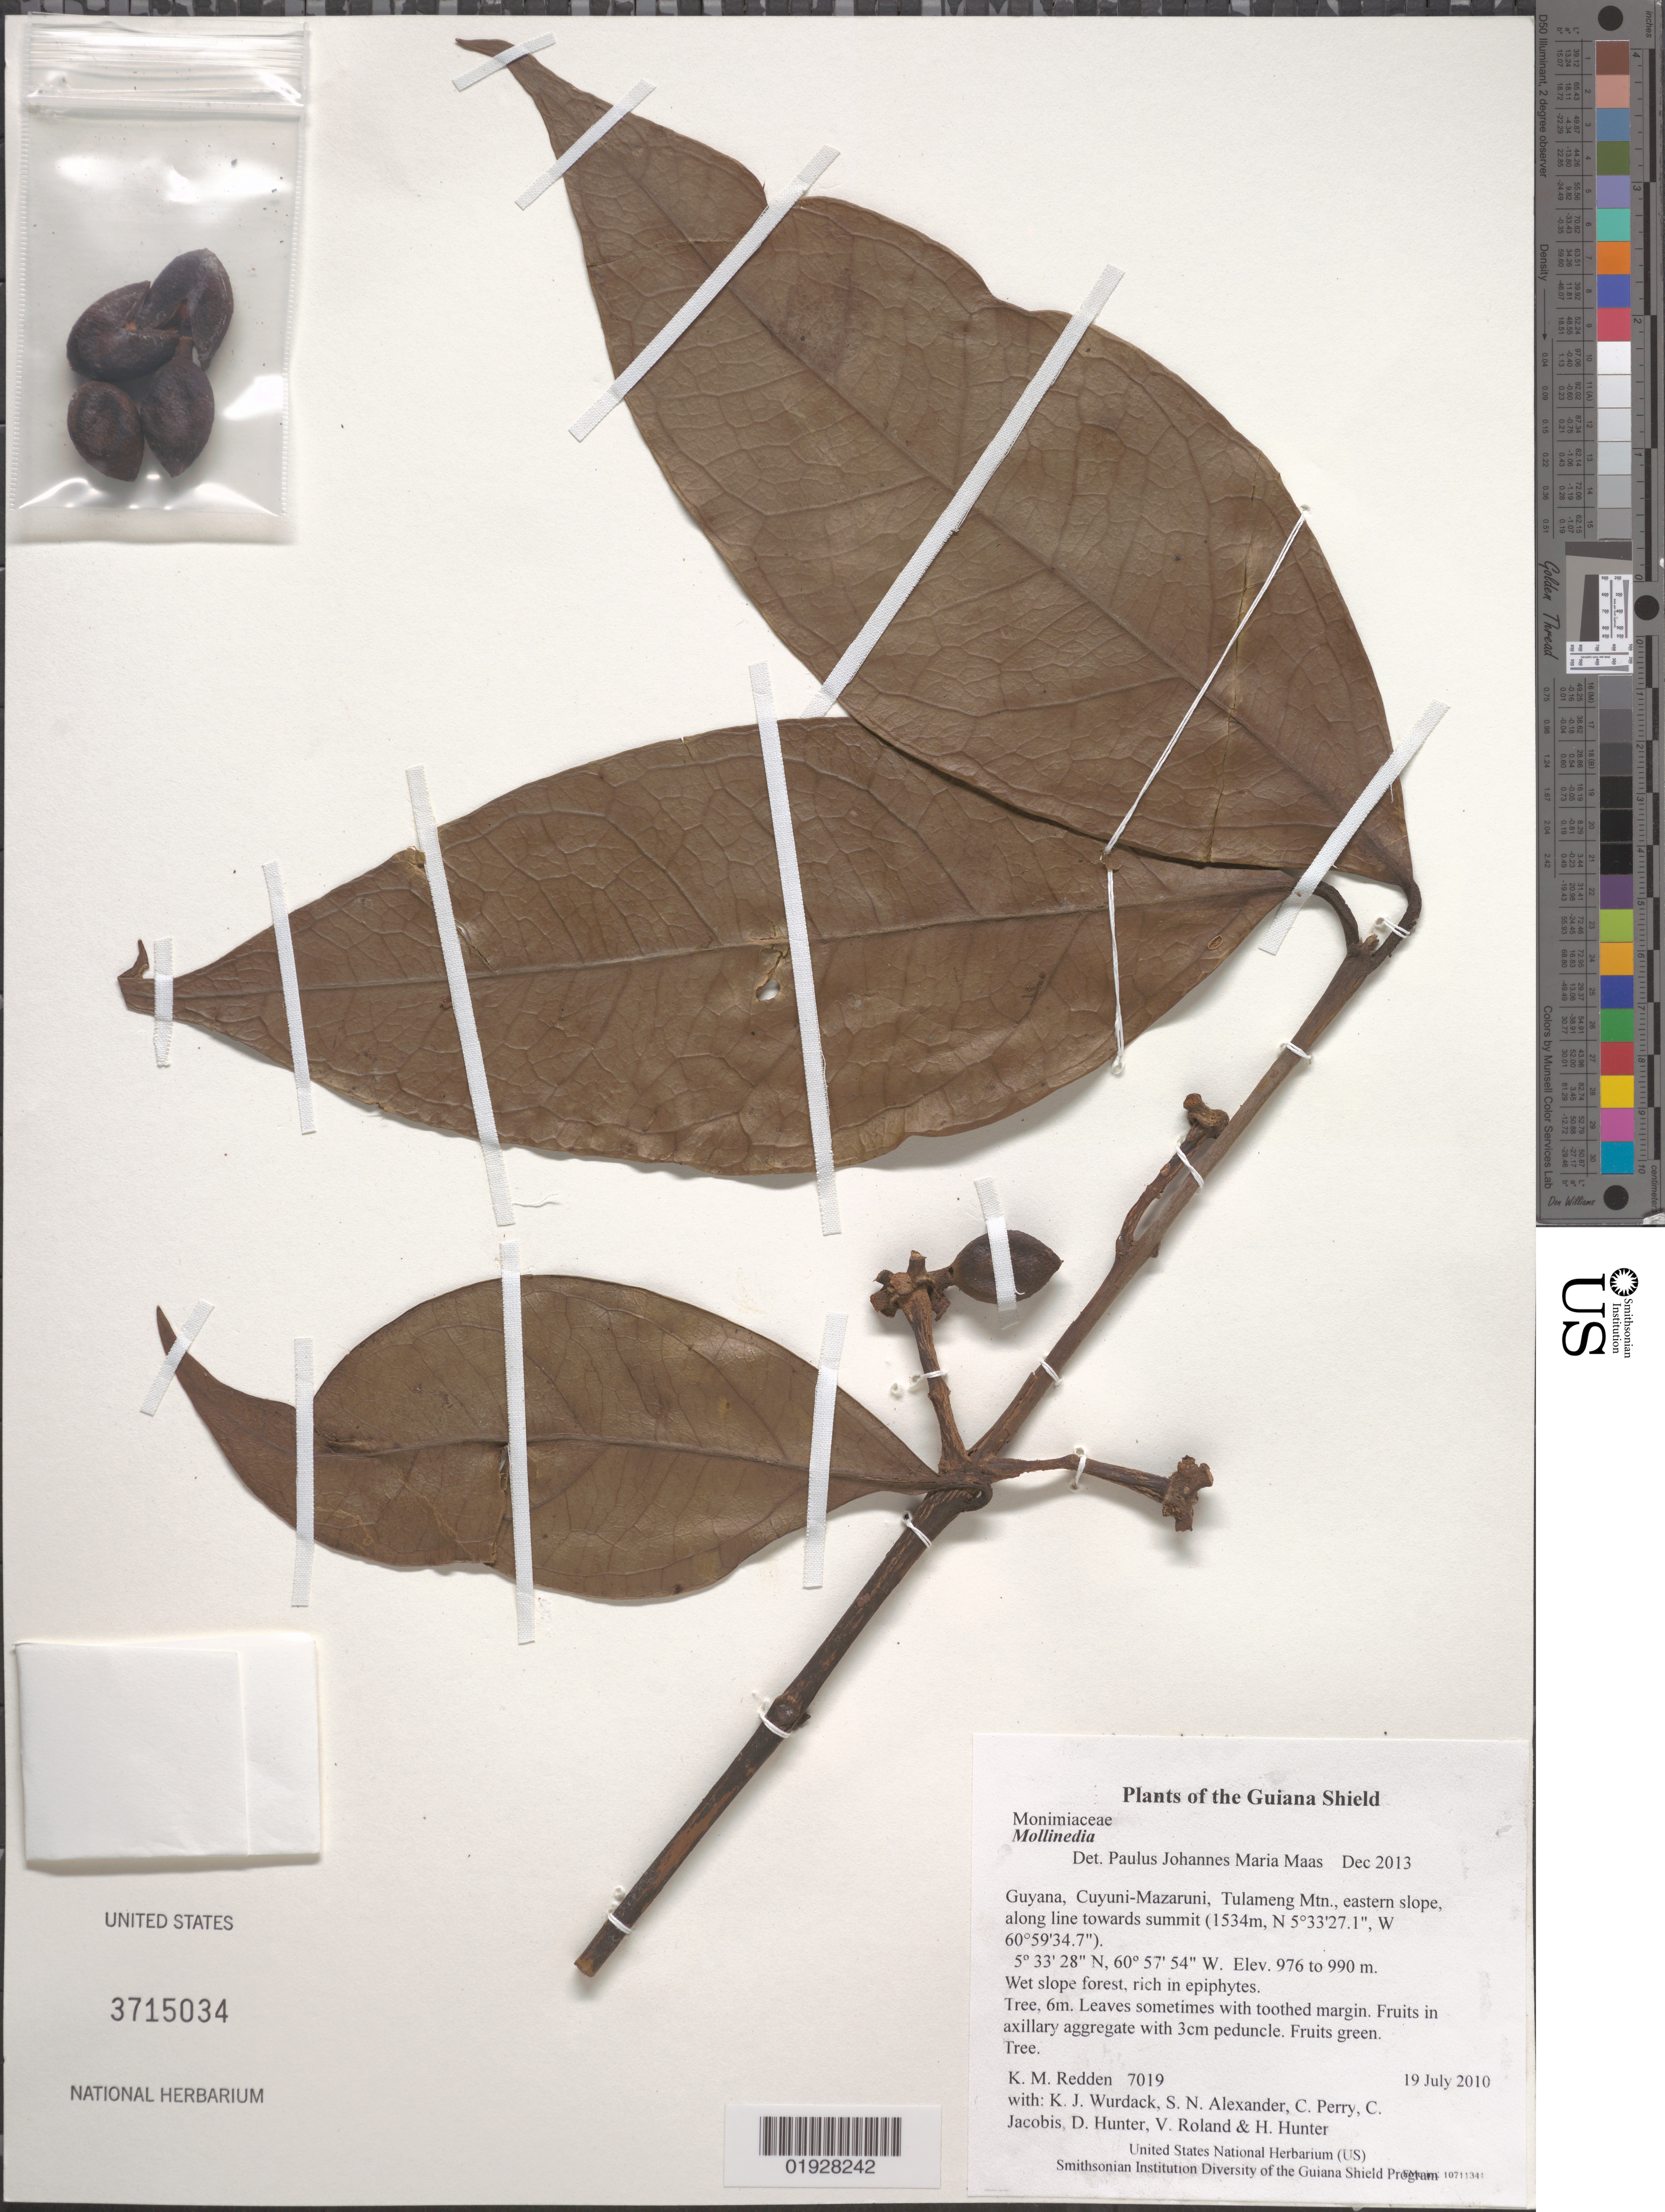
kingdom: Plantae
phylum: Tracheophyta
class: Magnoliopsida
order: Laurales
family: Monimiaceae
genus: Mollinedia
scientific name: Mollinedia sp.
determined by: Maas, Paul J. M.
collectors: K. M. Redden, K. Wurdack, S. N. Alexander, C. Perry, C. Jacobis, D. Hunter, V. Roland & H. Hunter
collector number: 7019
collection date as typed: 19 July 2010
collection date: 2010-07-19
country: Guyana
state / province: Cuyuni-Mazaruni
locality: Tulameng Mtn., eastern slope, along line towards summit (1534m, N 5°33'27.1", W 60°59'34.7")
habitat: Wet slope forest, rich in epiphytes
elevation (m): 976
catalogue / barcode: US 3715034